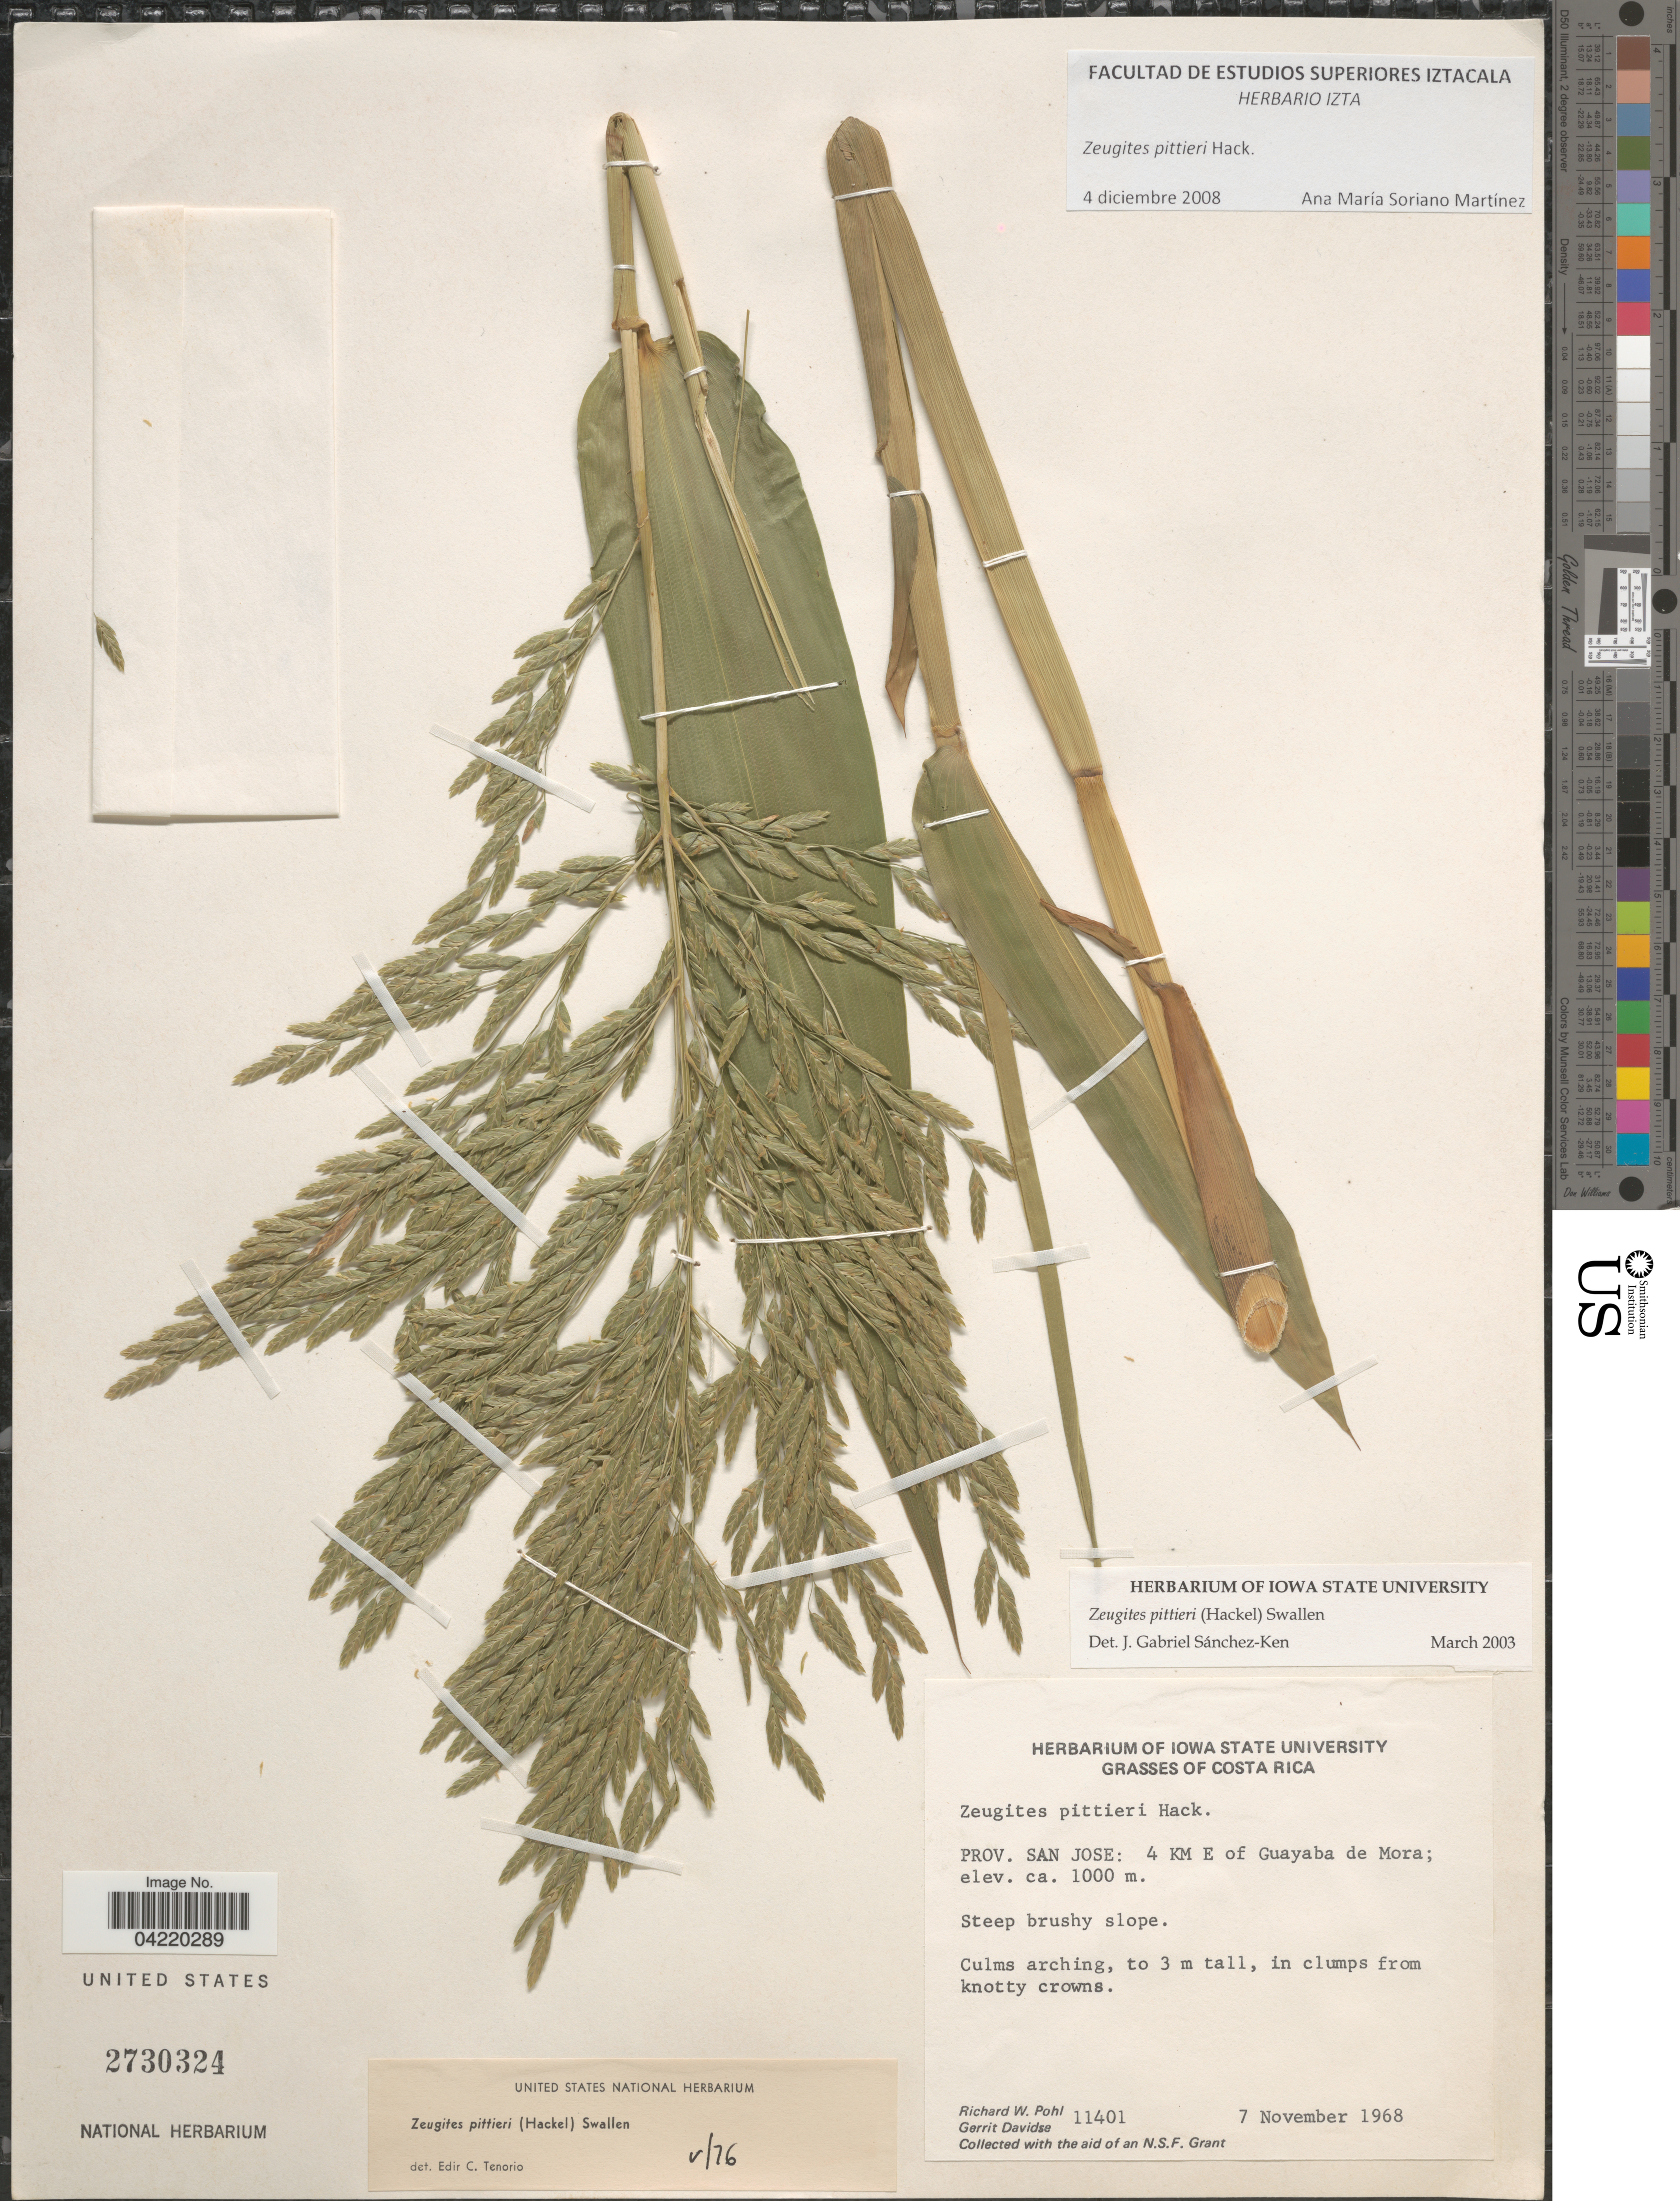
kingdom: Plantae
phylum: Tracheophyta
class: Liliopsida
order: Poales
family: Poaceae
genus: Zeugites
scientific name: Zeugites pittieri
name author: Hack.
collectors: R. W. Pohl & G. Davidse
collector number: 11401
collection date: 1968-11-07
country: Costa Rica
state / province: San José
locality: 4 KM E of Guayaba de Mora.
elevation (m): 1000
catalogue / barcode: US 2730324